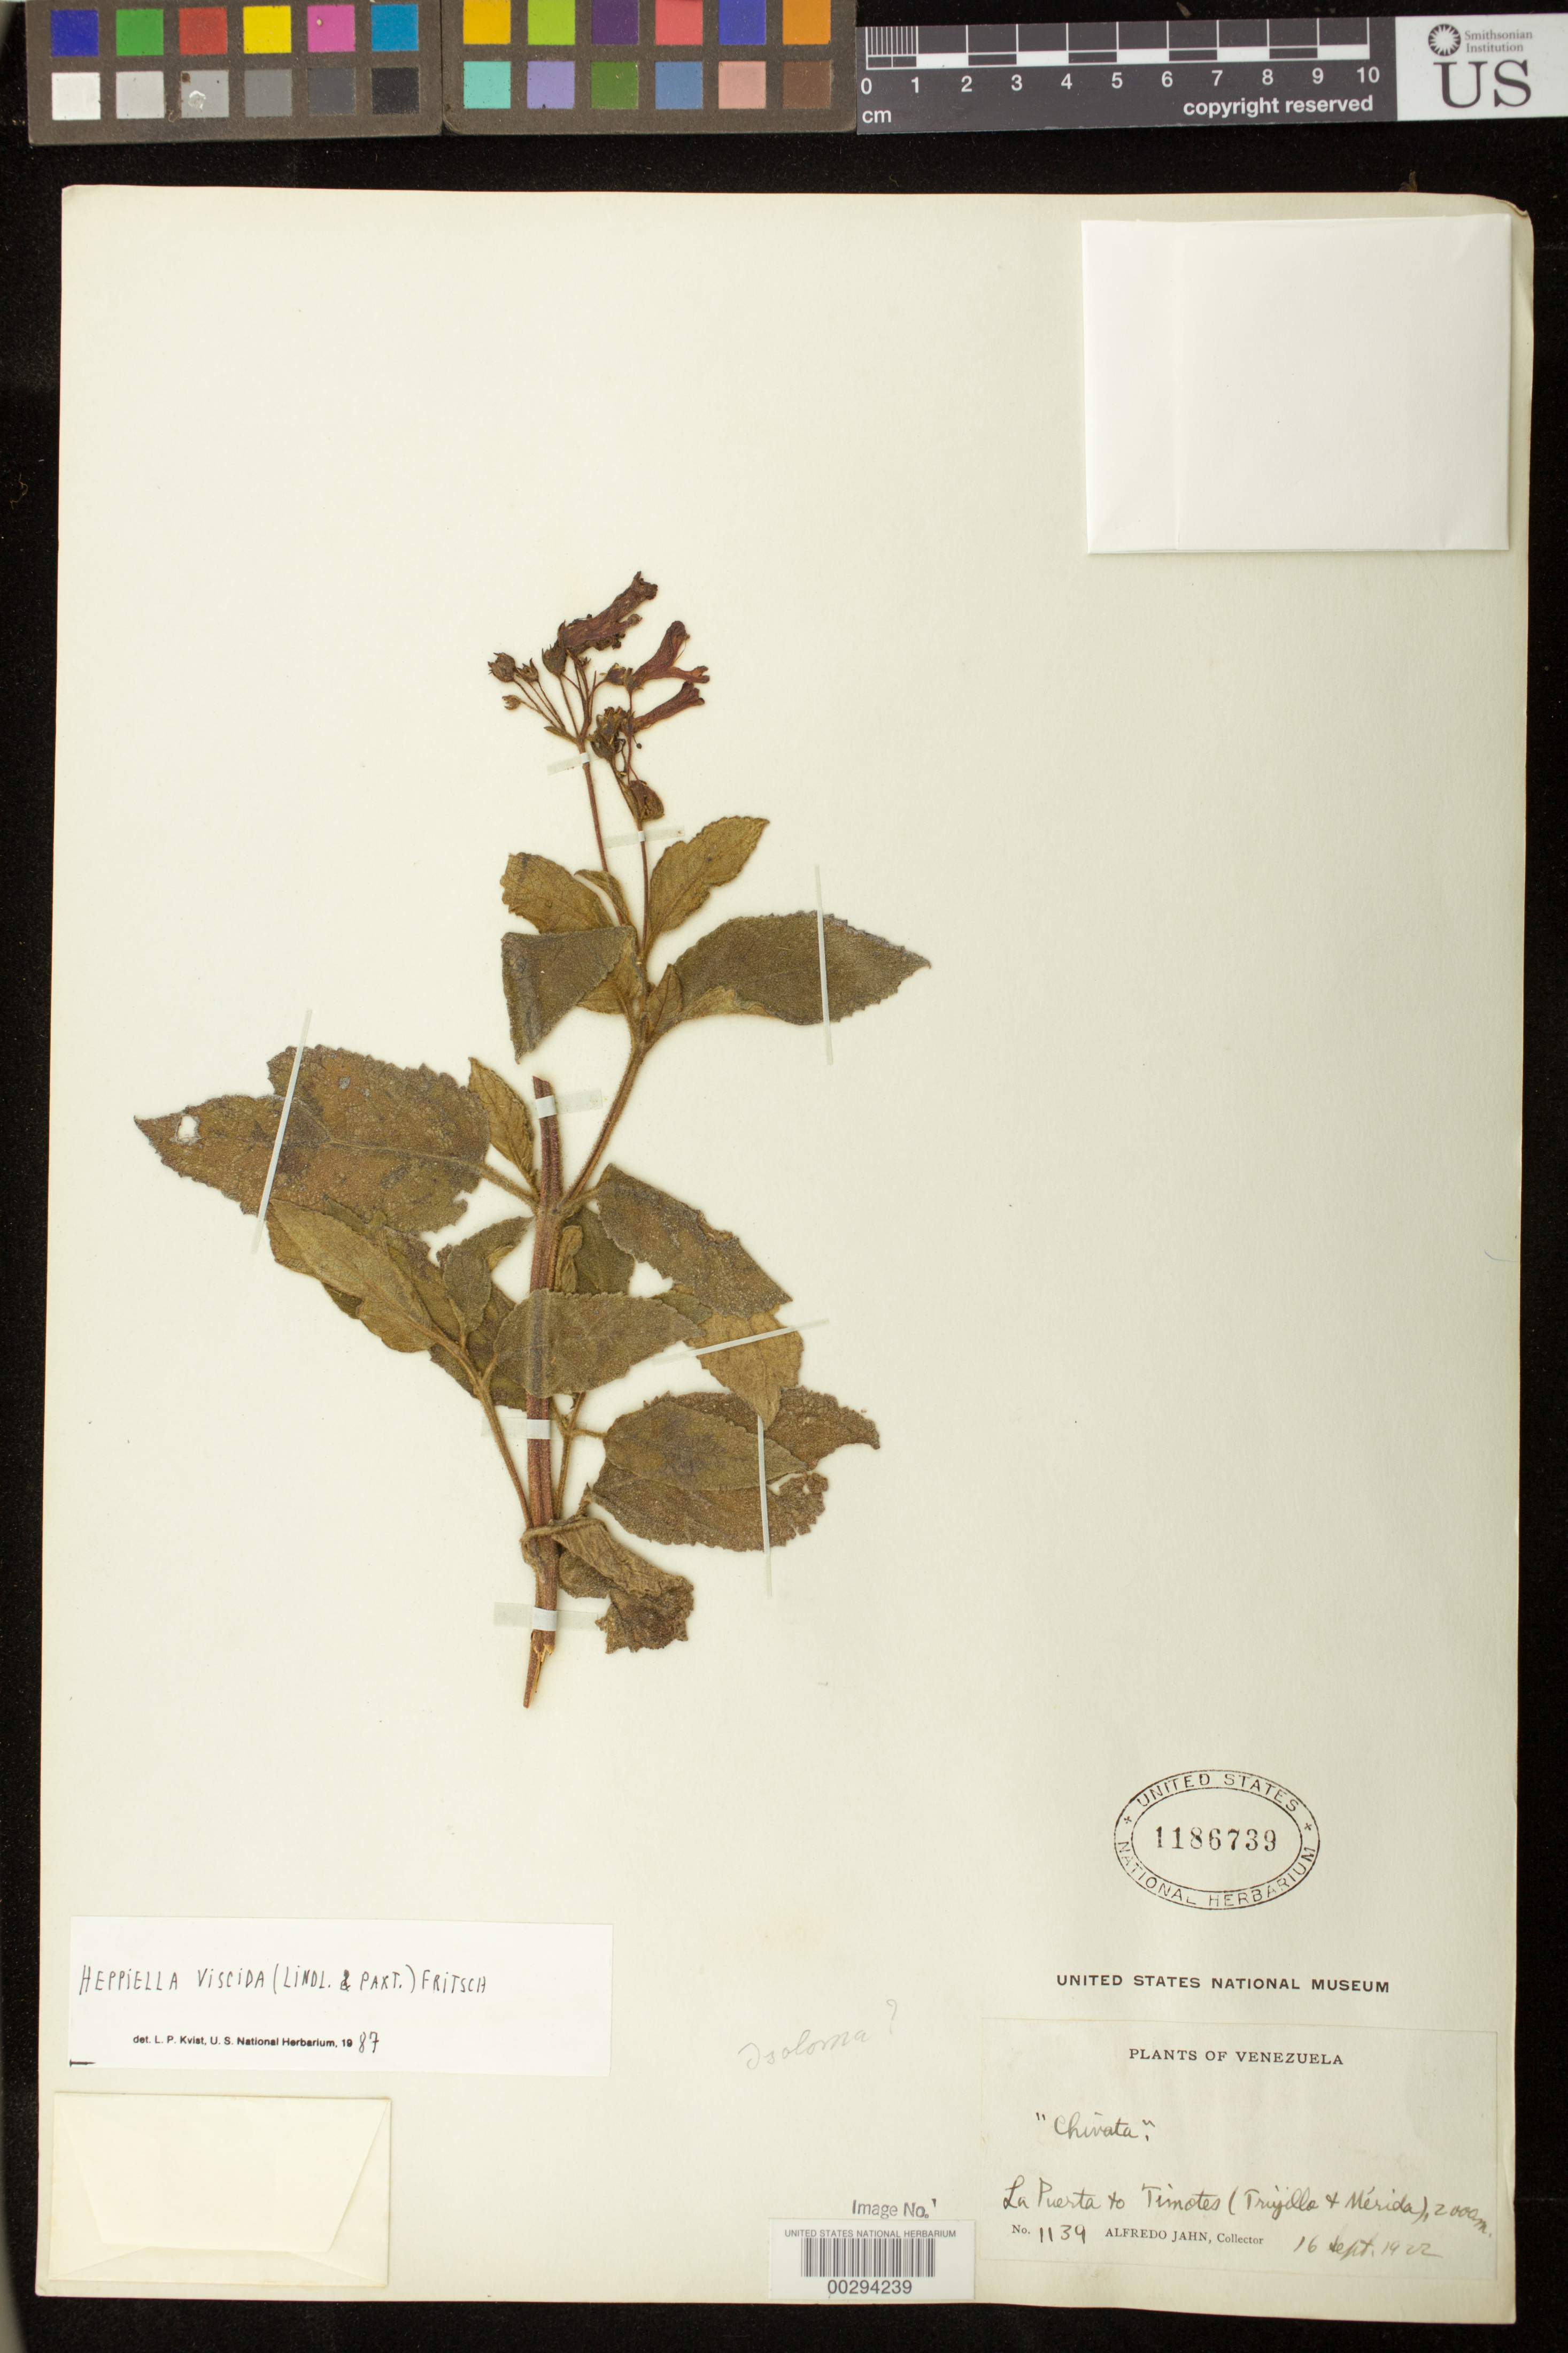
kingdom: Plantae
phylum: Tracheophyta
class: Magnoliopsida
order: Lamiales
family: Gesneriaceae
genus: Heppiella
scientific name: Heppiella viscida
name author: (Lindl. &) Fritsch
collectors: A. Jahn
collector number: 1139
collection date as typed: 16 Sep 1922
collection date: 1922-09-16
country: Venezuela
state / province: Mérida / Trujillo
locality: La Puerta to Timotes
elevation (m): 2000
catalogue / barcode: US 1186739